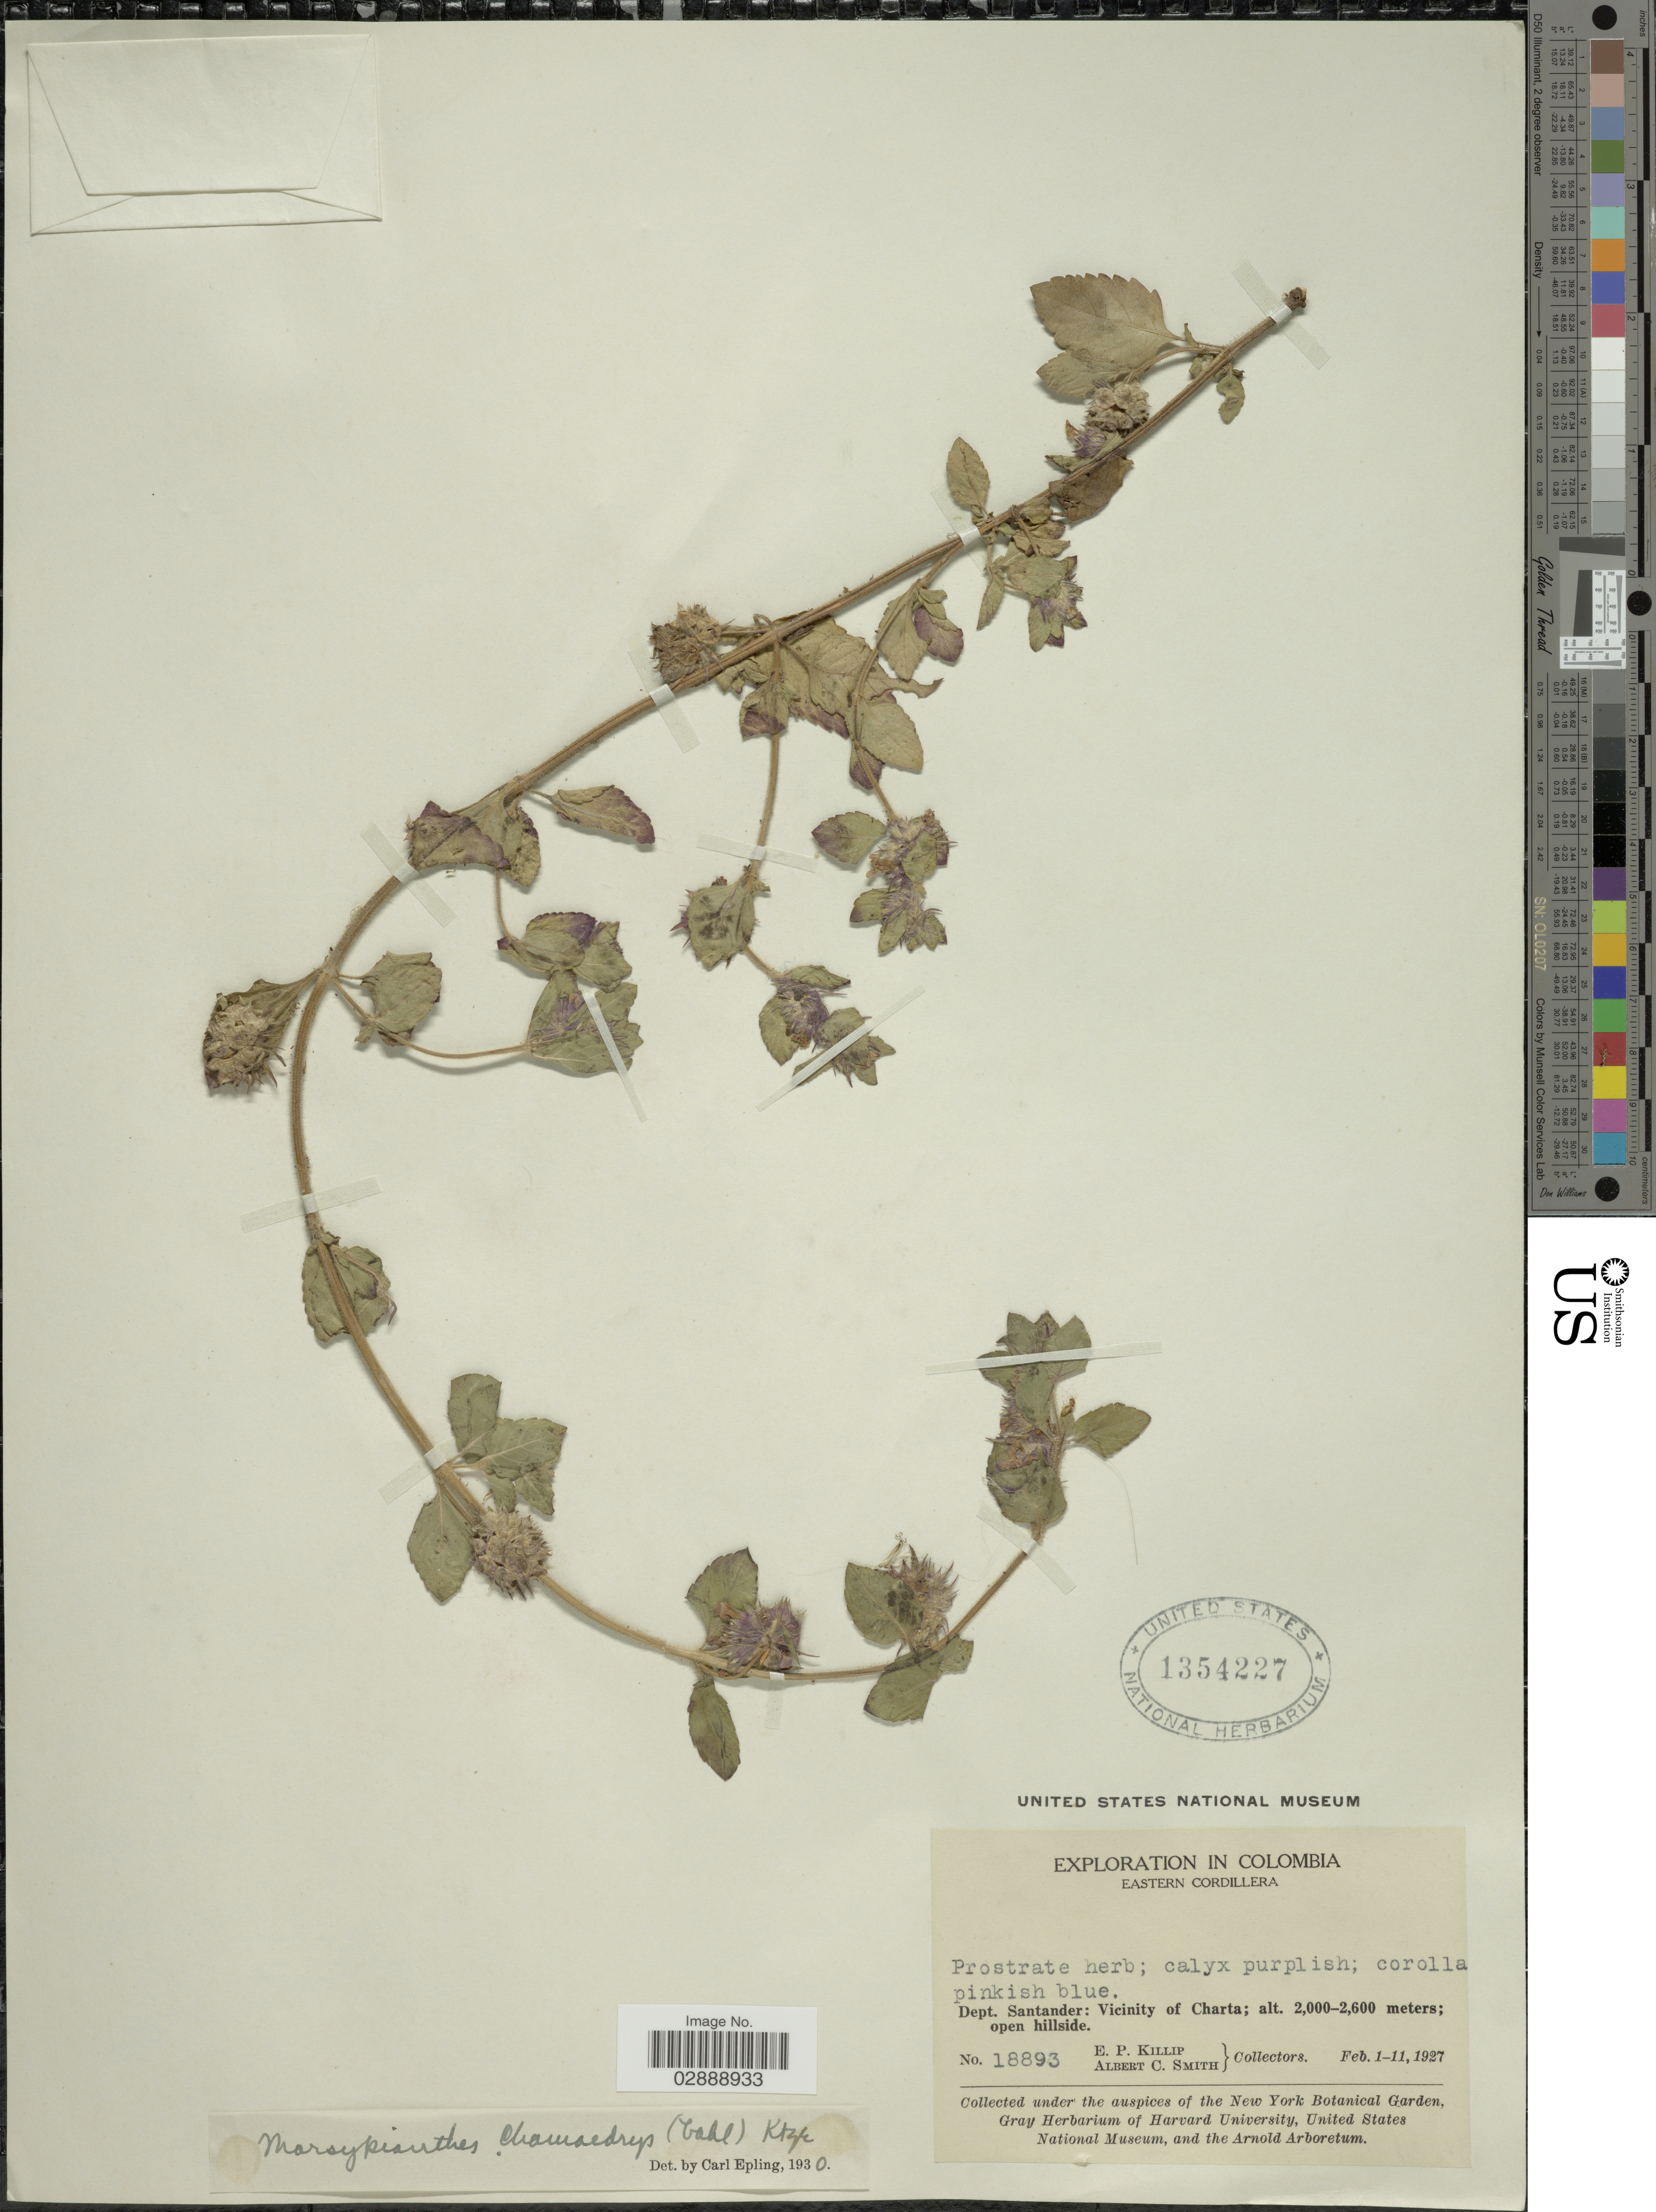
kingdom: Plantae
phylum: Tracheophyta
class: Magnoliopsida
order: Lamiales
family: Lamiaceae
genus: Marsypianthes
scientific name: Marsypianthes chamaedrys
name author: (Vahl) Kuntze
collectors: E. P. Killip & A. C. Smith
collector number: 18893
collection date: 1927-02-01/1927-02-11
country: Colombia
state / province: Santander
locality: Eastern Cordillera. Dept. Santander: Vicinity of Charta.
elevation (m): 2000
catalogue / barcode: US 1354227